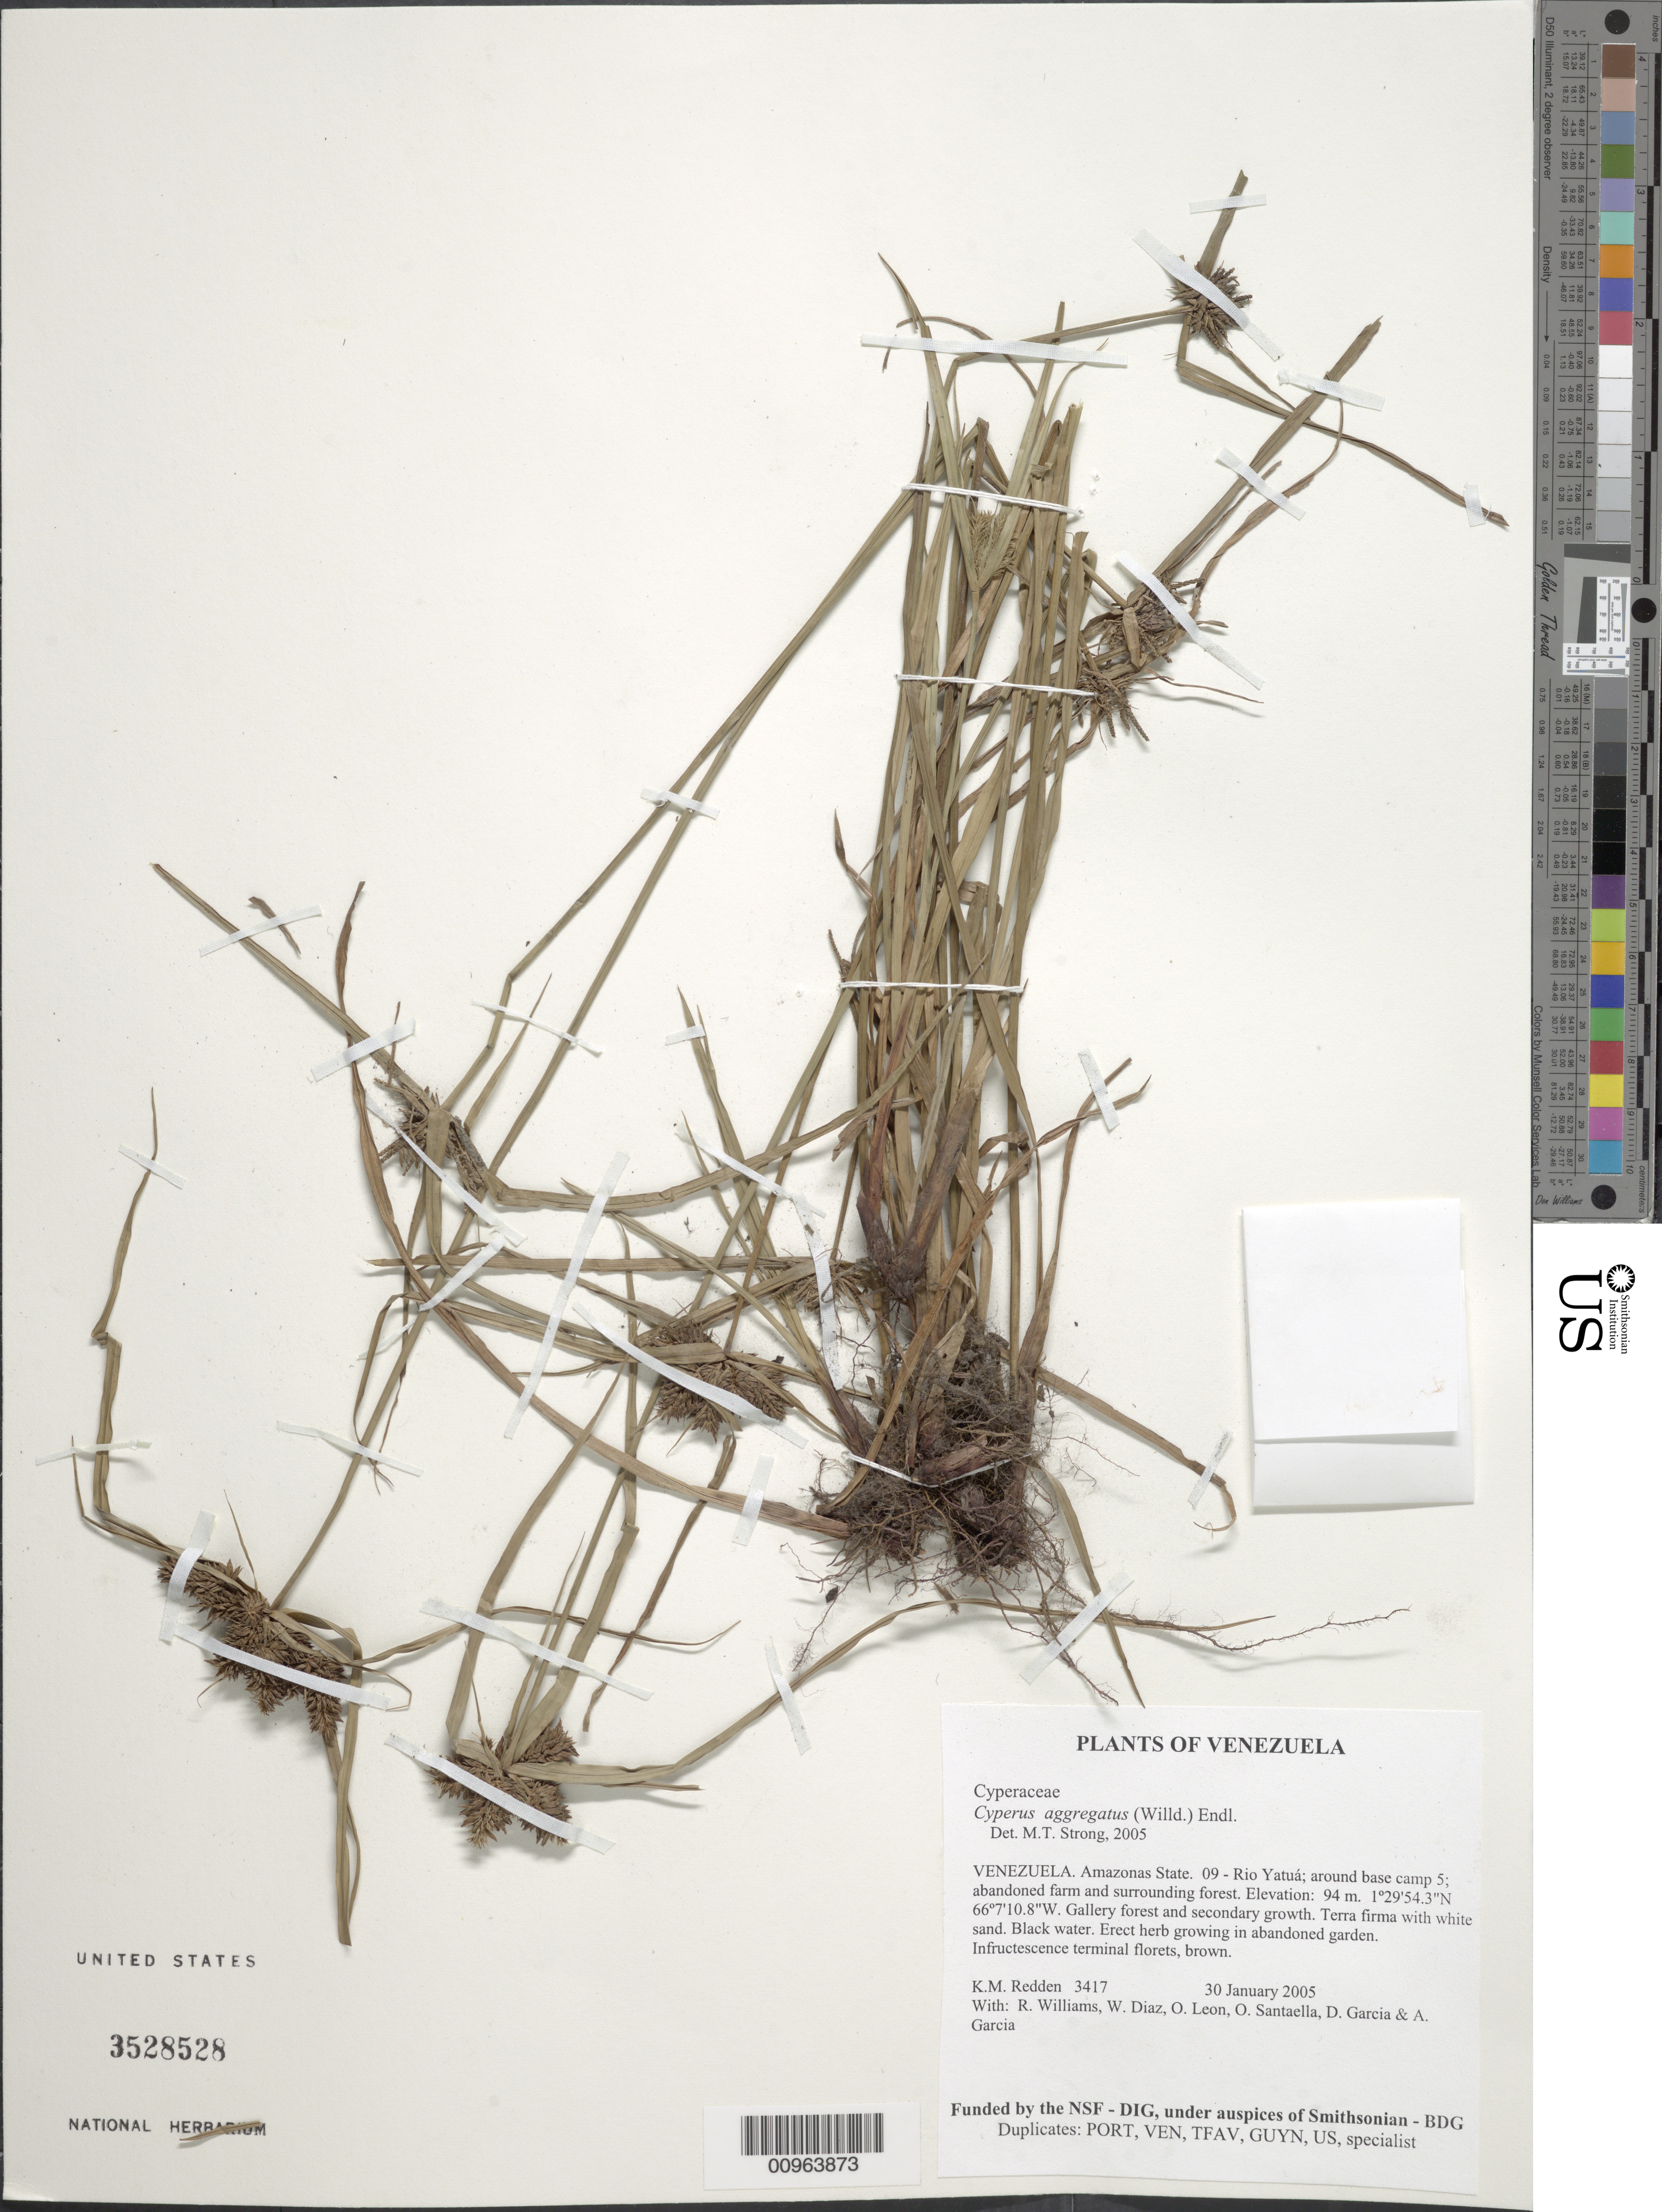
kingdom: Plantae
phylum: Tracheophyta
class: Liliopsida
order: Poales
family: Cyperaceae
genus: Cyperus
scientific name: Cyperus aggregatus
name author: (Willd.) Endl.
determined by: Strong, M. T., (US), Smithsonian Institution - National Museum of Natural History (UNITED STATES)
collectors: K. M. Redden, R. Williams, W. Díaz P., O. León, O. Santaella, D. Garcia & A. Garcia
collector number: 3417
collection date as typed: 30 January 2005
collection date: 2005-01-30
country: Venezuela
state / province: Amazonas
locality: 09 - Rio Yatuá; around base camp 5; abandoned farm and surrounding forest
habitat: Gallery forest and secondary growth. Terra firma with white sand. Black water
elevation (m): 94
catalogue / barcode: US 3528528